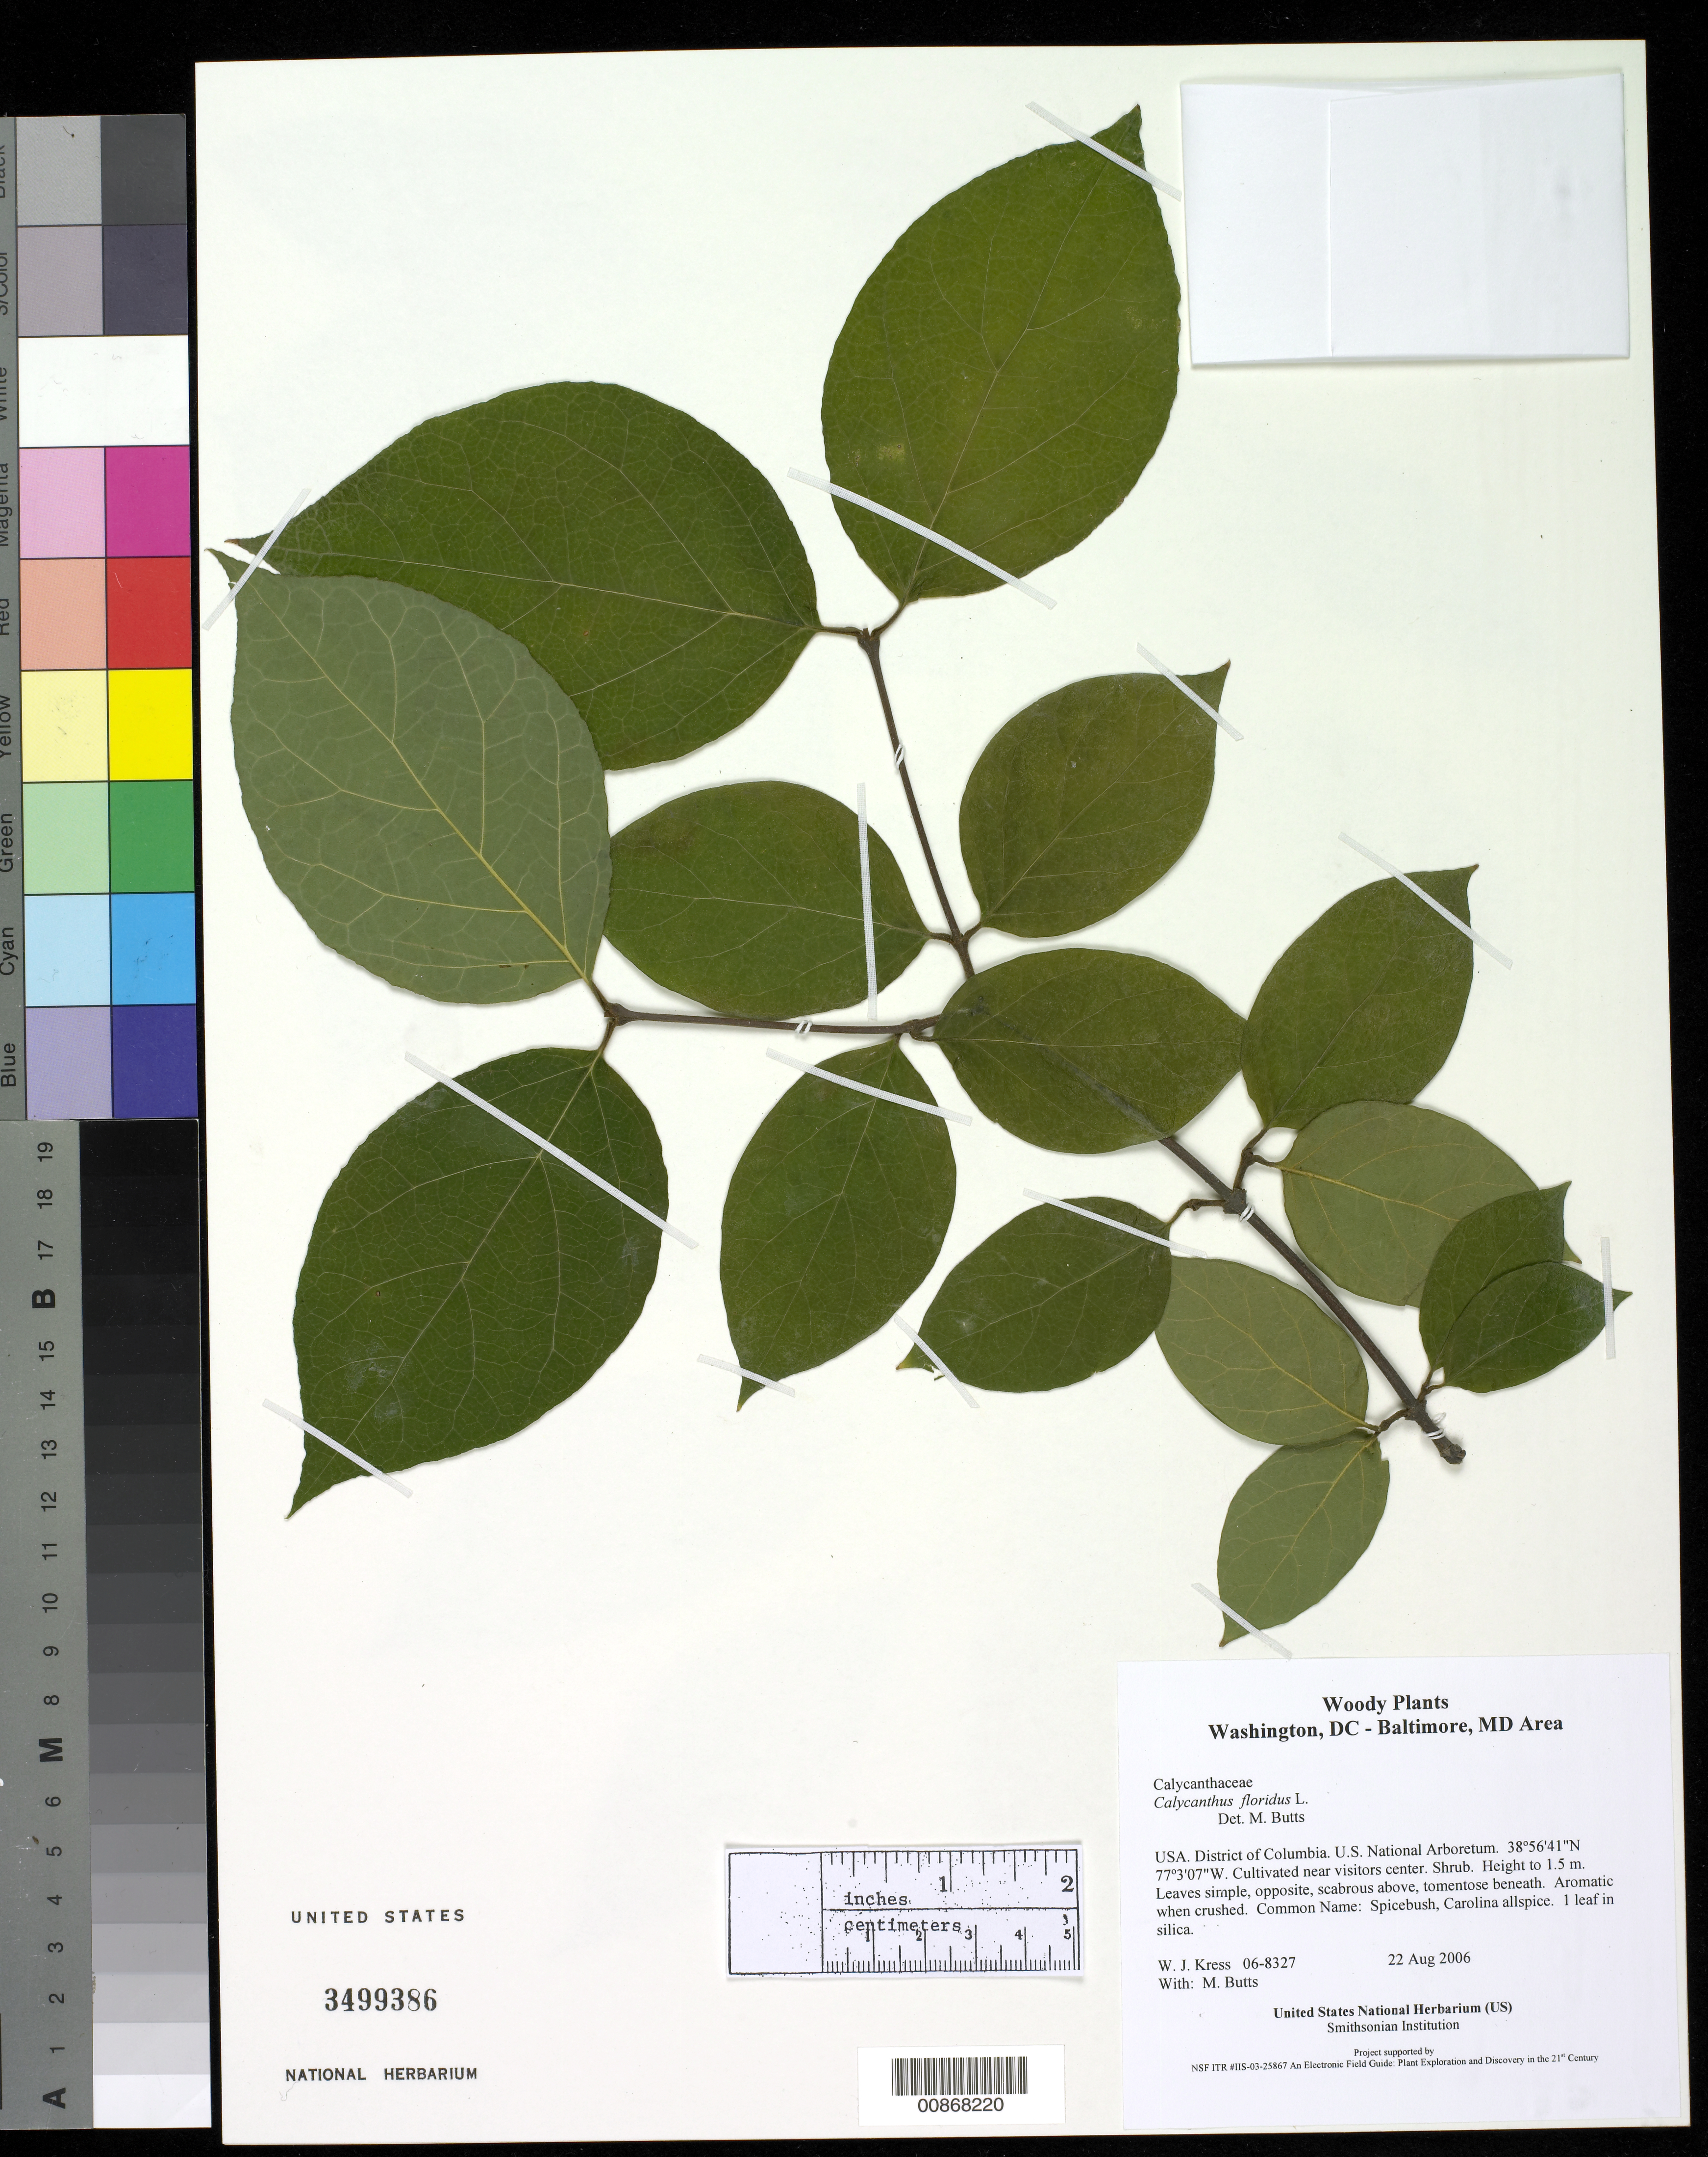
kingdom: Plantae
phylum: Tracheophyta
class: Magnoliopsida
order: Laurales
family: Calycanthaceae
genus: Calycanthus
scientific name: Calycanthus floridus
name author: L.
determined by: Butts, M. B.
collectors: W. J. Kress & M. B. Butts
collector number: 06-8327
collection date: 2006-08-22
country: United States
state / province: District of Columbia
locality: U.S. National Arboretum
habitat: Cultivated near visitors center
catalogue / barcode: US 3499386